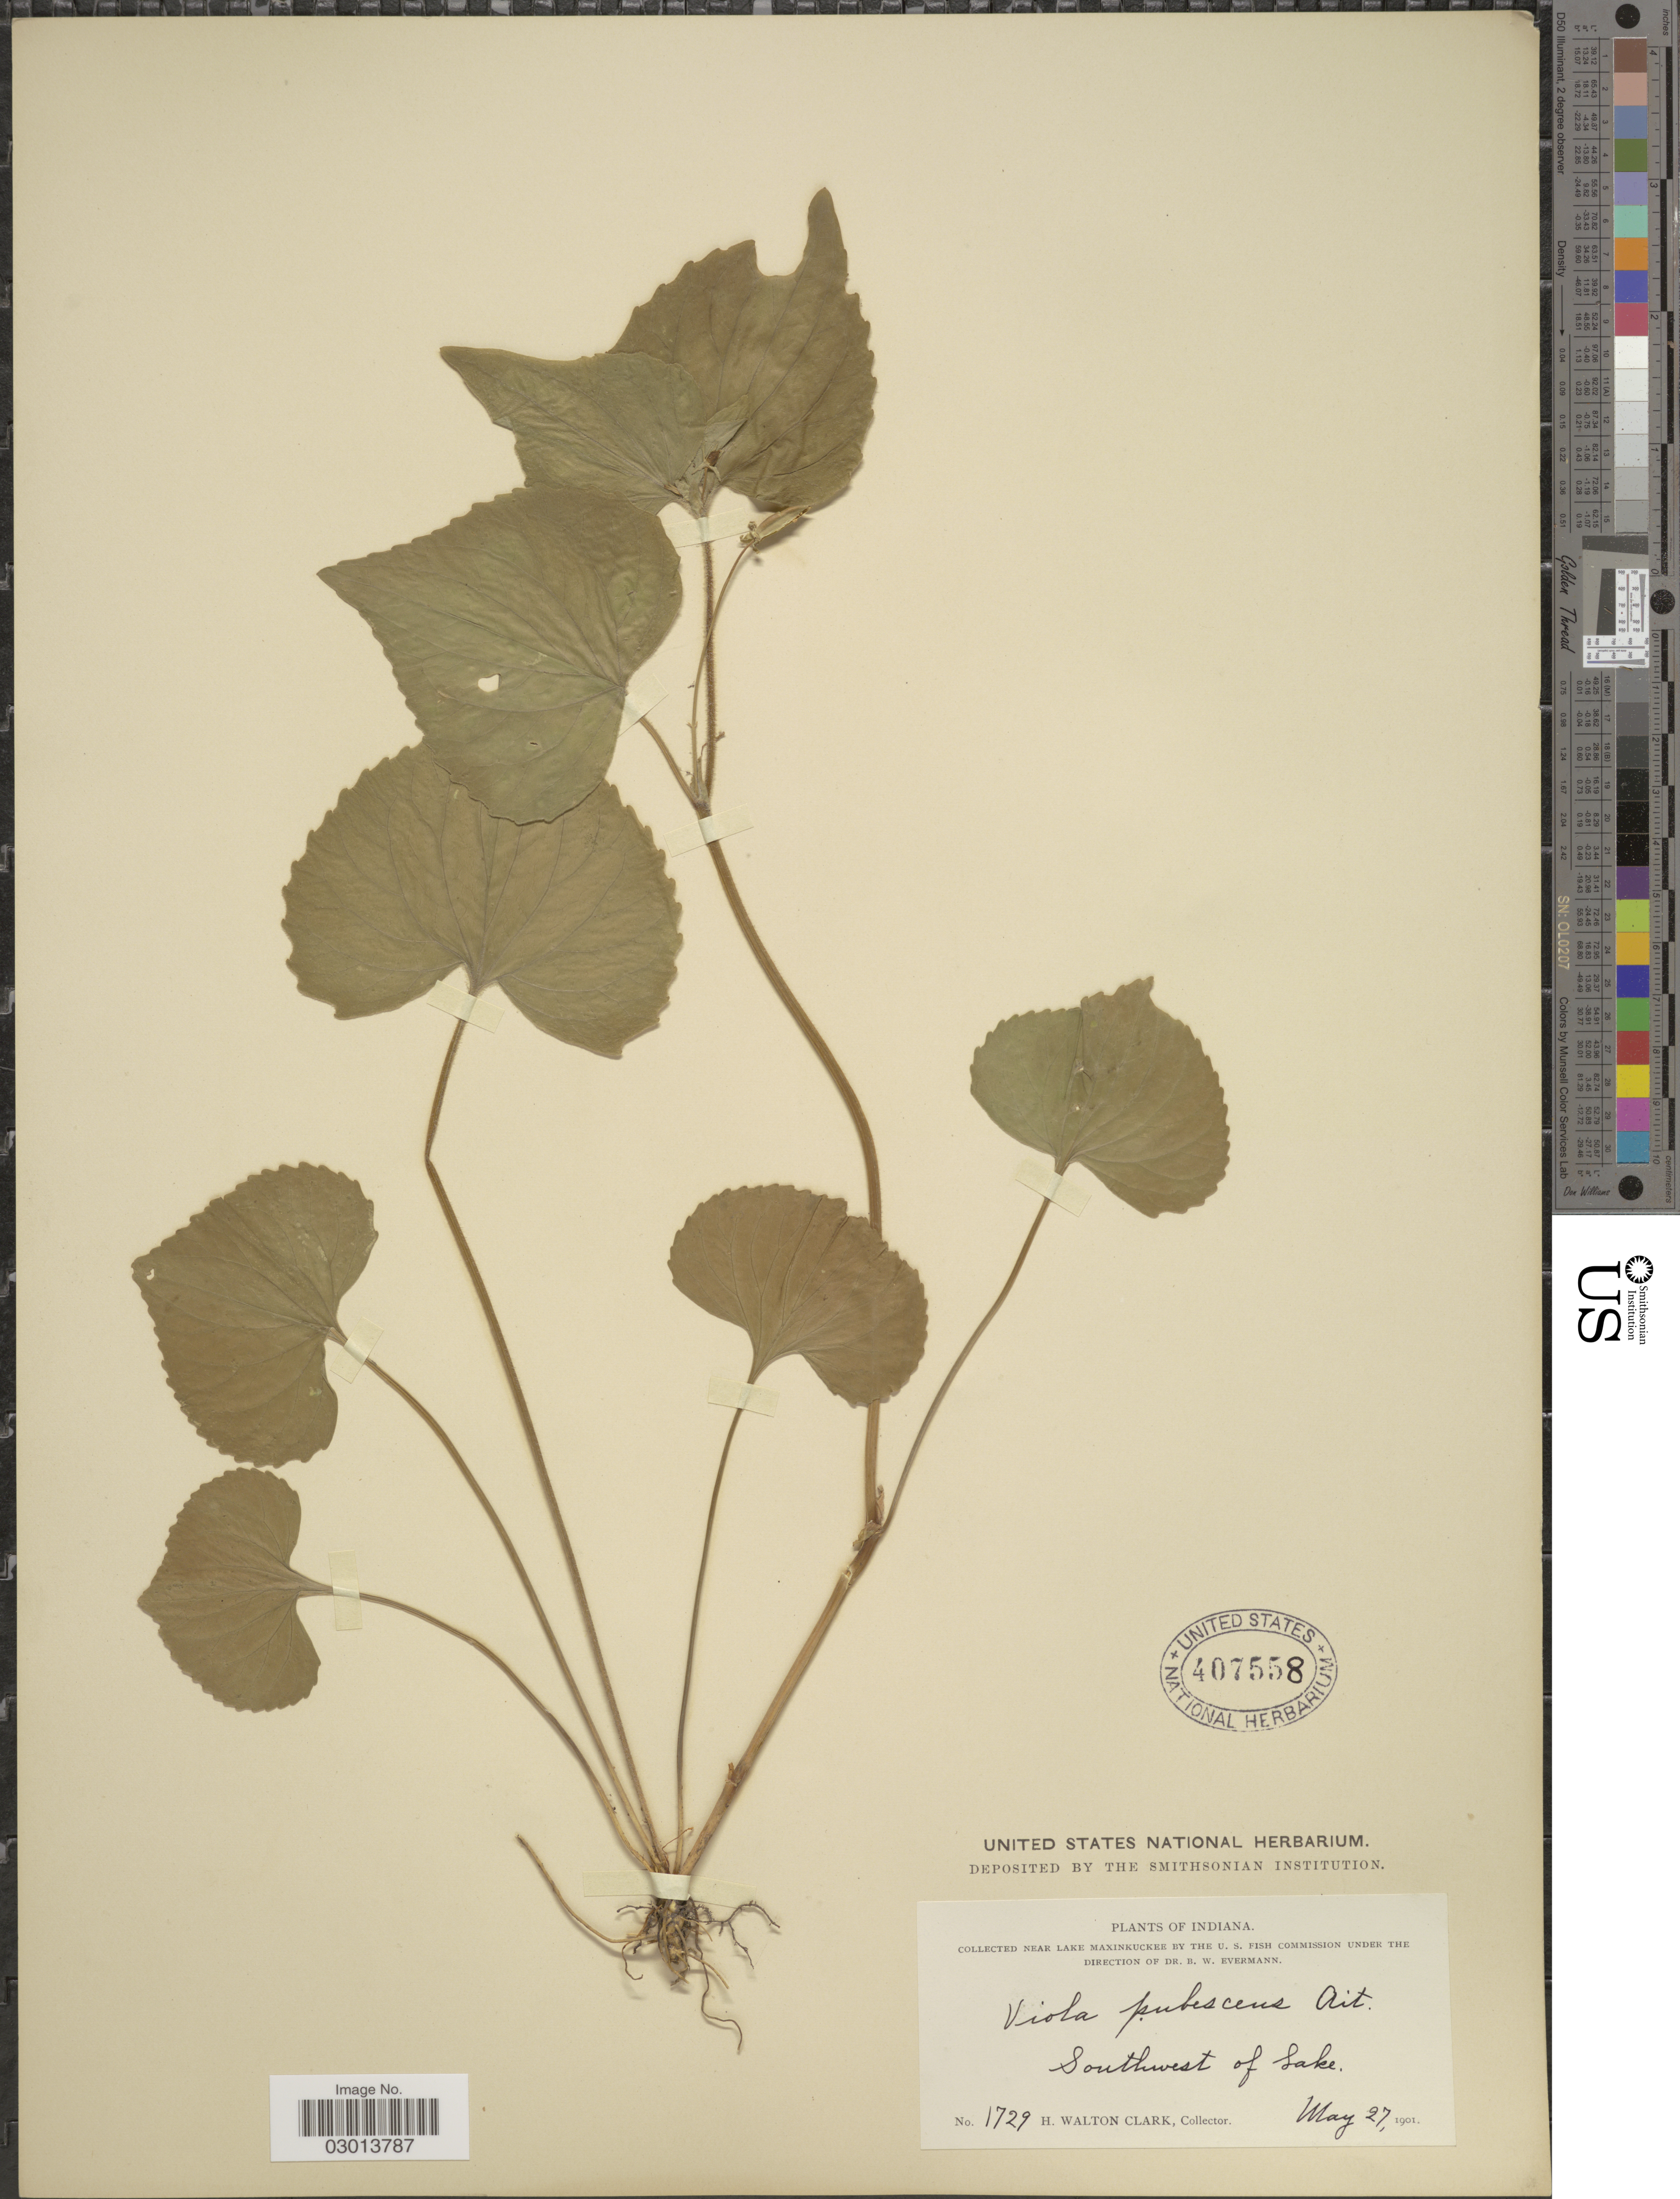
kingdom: Plantae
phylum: Tracheophyta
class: Magnoliopsida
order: Malpighiales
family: Violaceae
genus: Viola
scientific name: Viola pubescens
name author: Aiton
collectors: H. W. Clark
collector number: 1729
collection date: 1901-05-27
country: United States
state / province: Indiana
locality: Southwest of Lake.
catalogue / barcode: US 407558